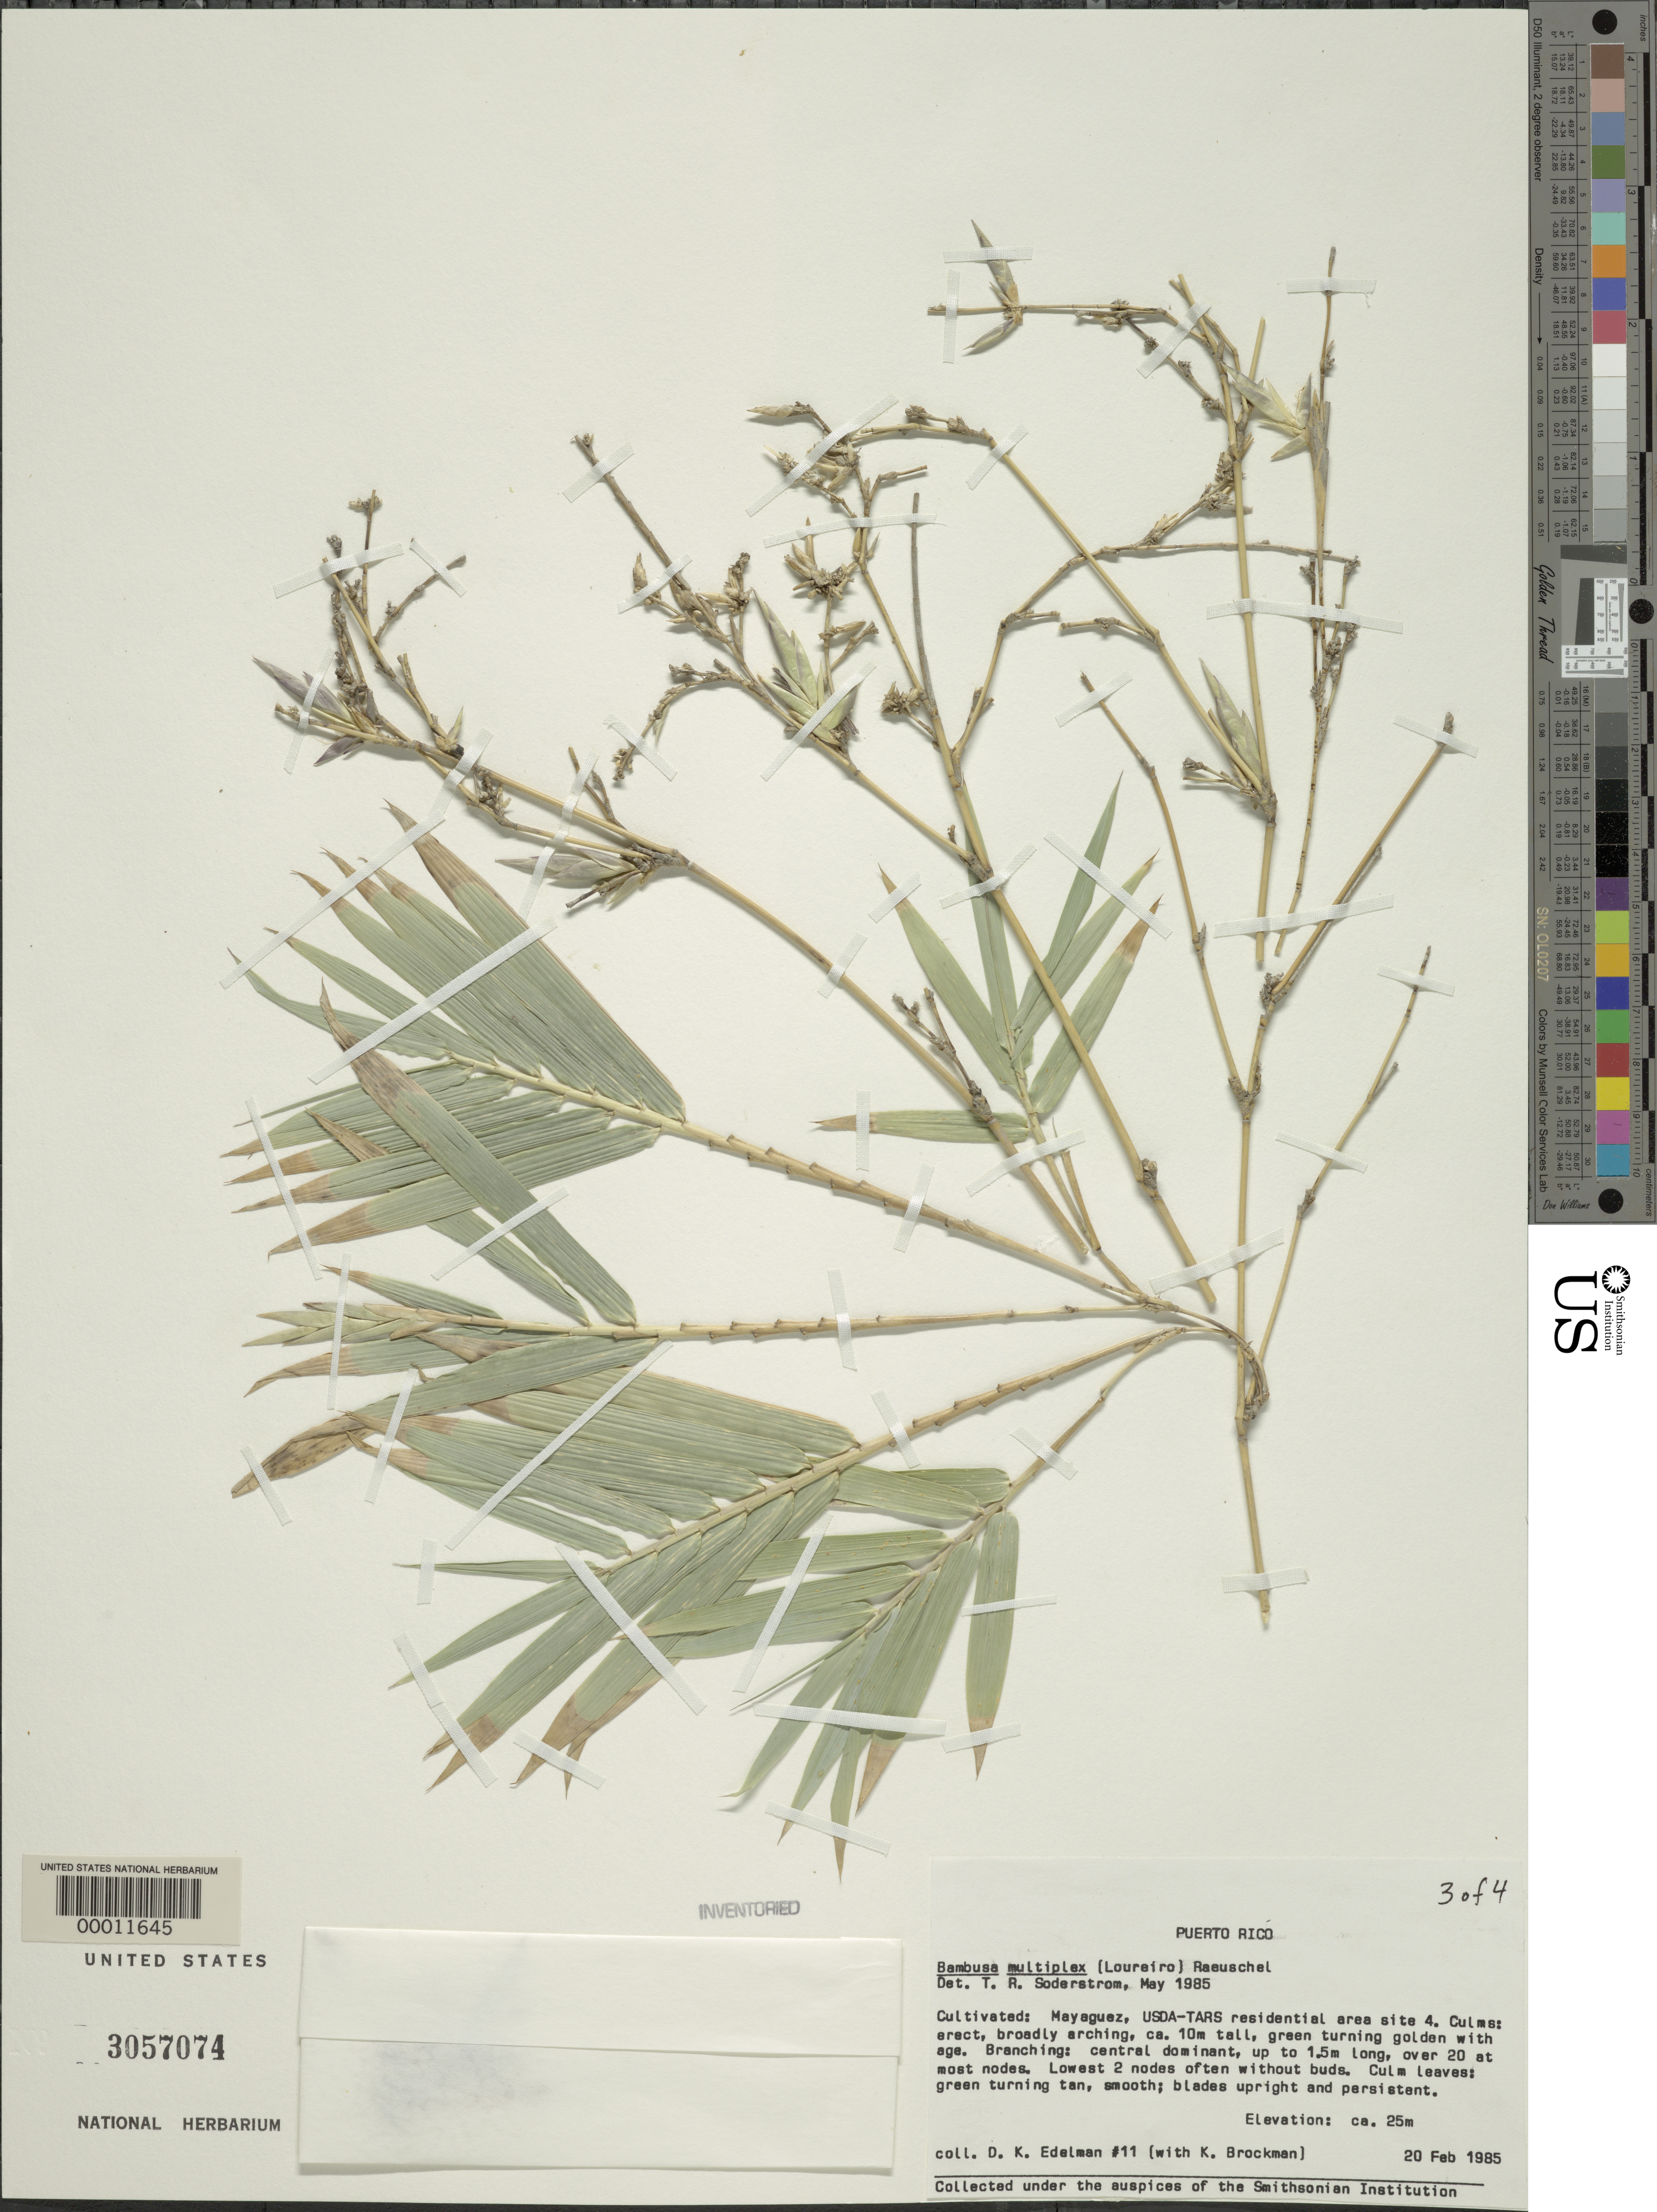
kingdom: Plantae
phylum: Tracheophyta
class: Liliopsida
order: Poales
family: Poaceae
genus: Bambusa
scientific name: Bambusa multiplex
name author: (Lour.) Raeusch. ex Schult. & Schult. f.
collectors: D. Edelman & K. Brockman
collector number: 11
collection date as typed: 20 Feb 1985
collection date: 1985-02-20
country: Puerto Rico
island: Greater Antilles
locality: Mayaguez, usda-tars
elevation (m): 25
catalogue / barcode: US 3057074